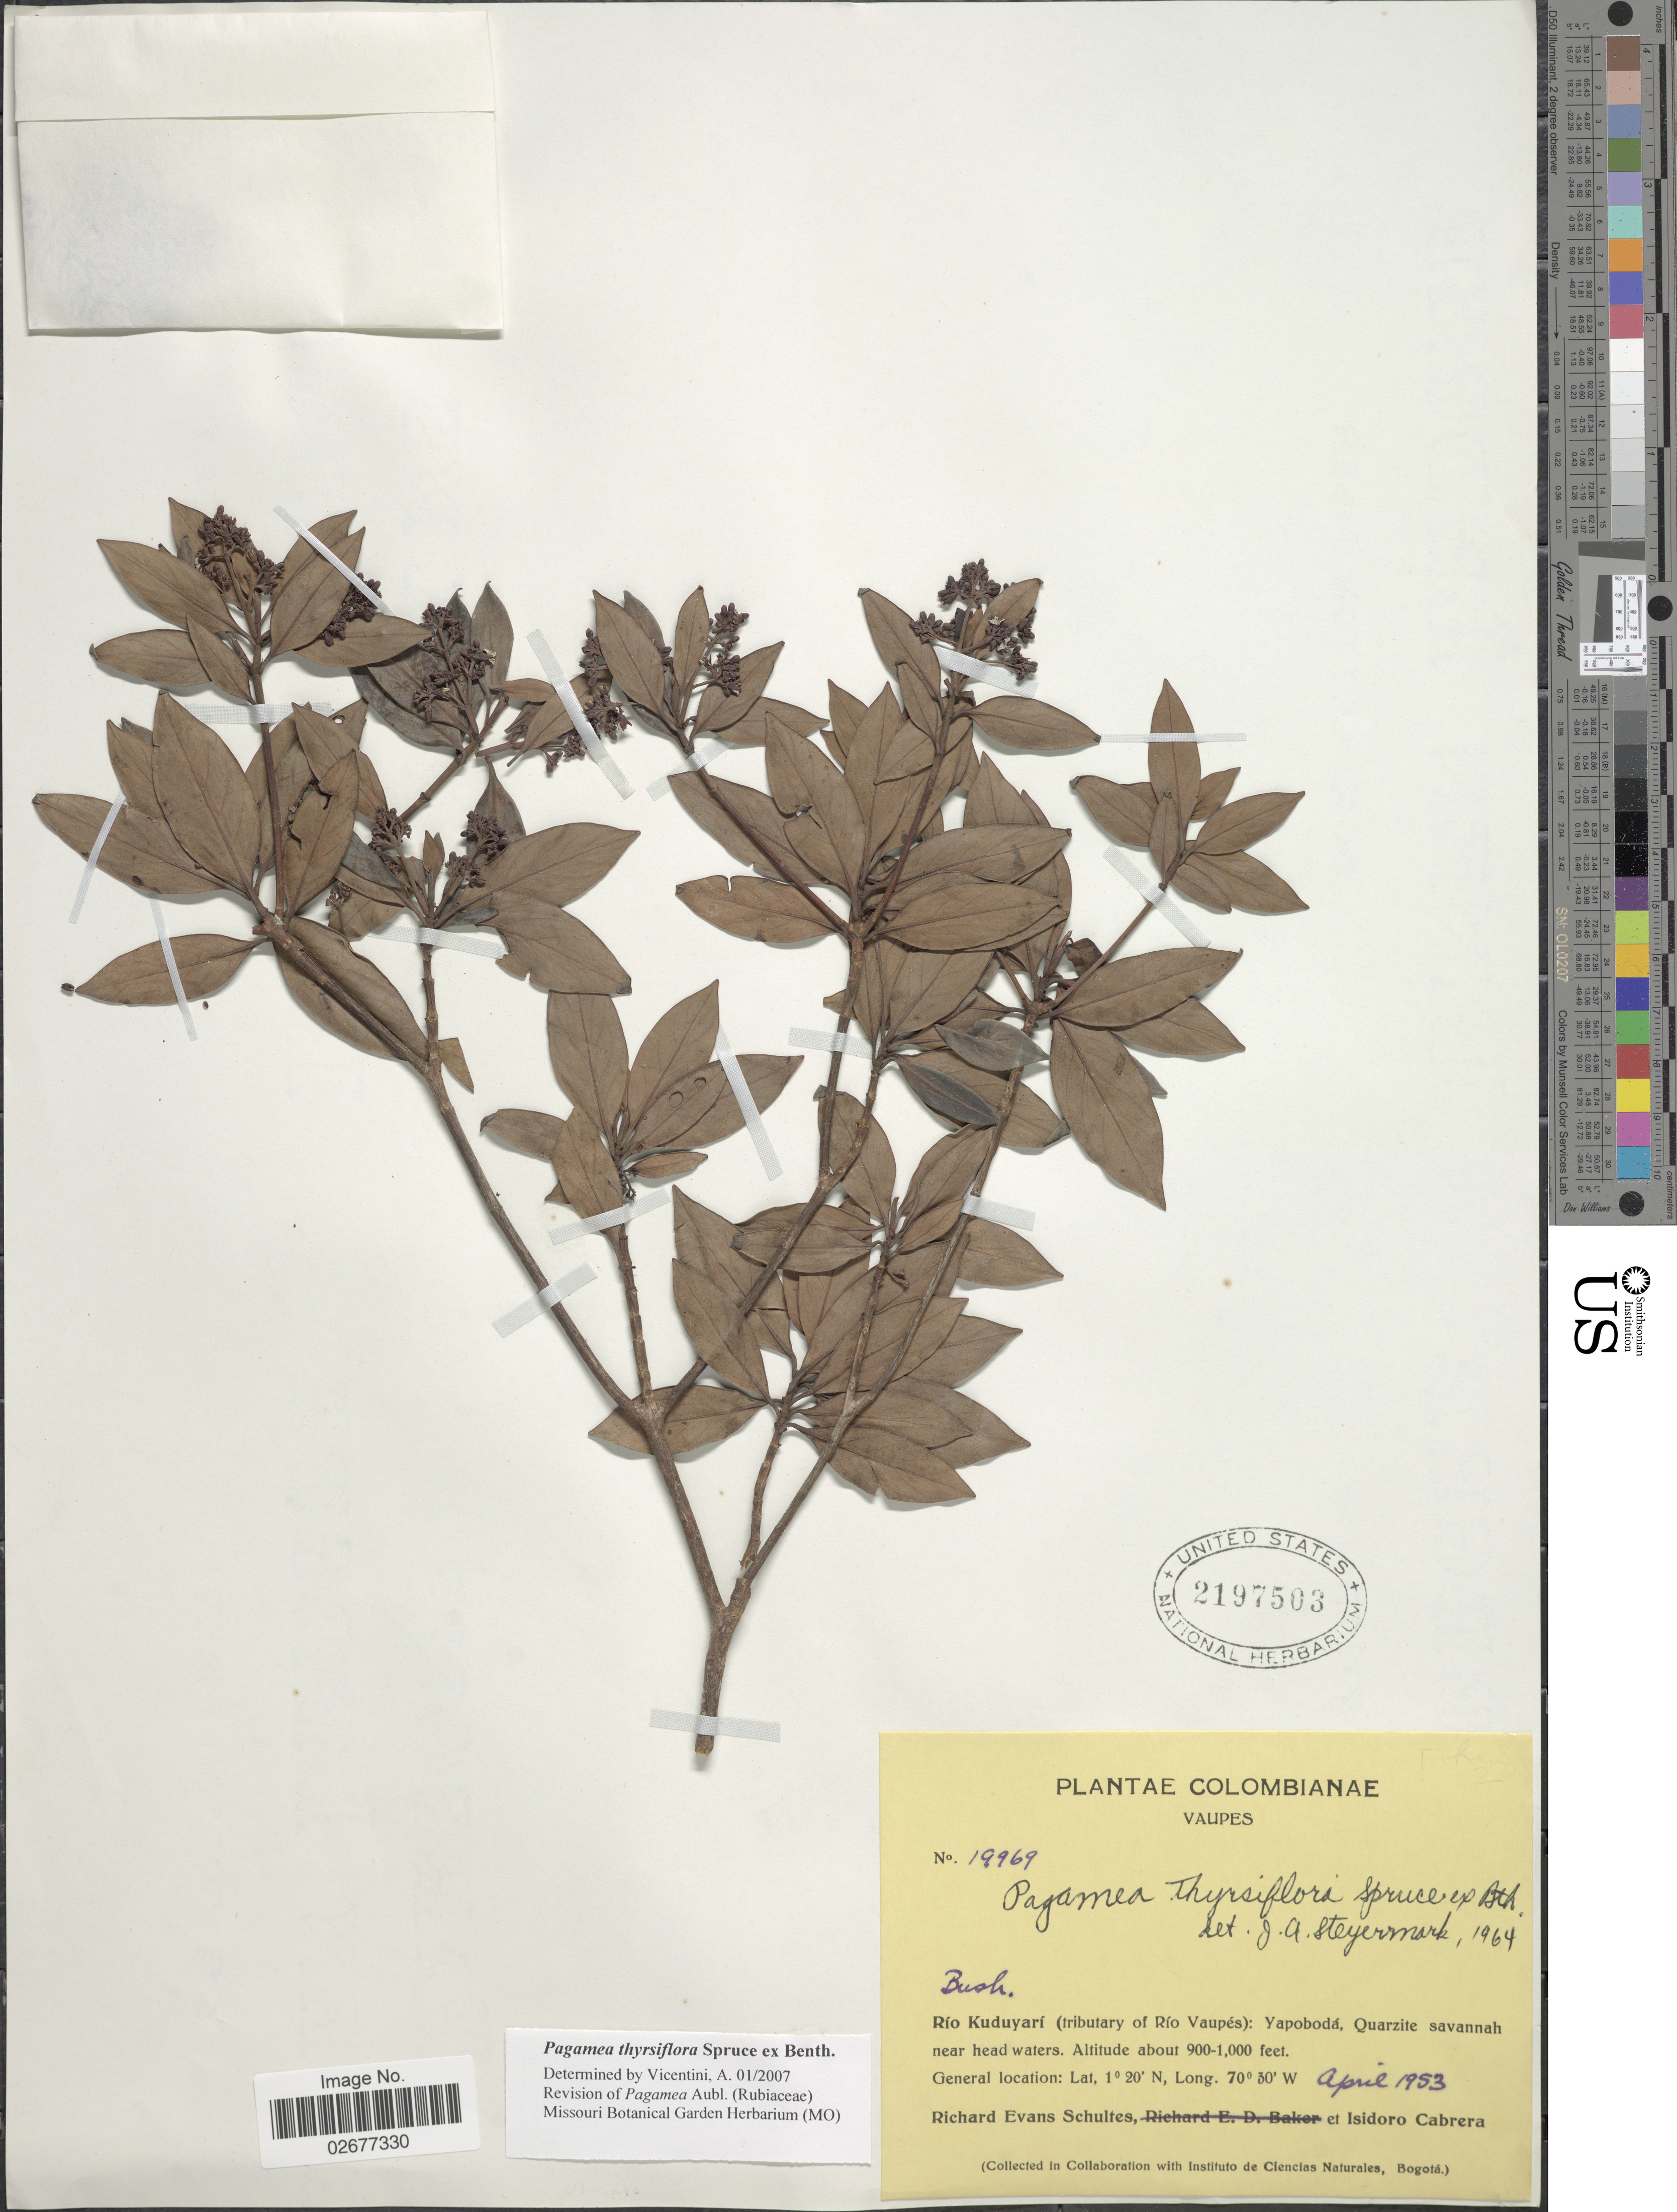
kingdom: Plantae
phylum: Tracheophyta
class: Magnoliopsida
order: Gentianales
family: Rubiaceae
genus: Pagamea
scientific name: Pagamea thyrsiflora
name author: Spruce ex Benth.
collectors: R. E. Schultes & I. Cabrera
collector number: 19969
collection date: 1953-04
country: Colombia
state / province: Vaupés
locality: Rio Kuduyari (tributary of Rio Vaupes): Yapoboda, Quarzite savannah near head waters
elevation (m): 274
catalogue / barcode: US 2197503